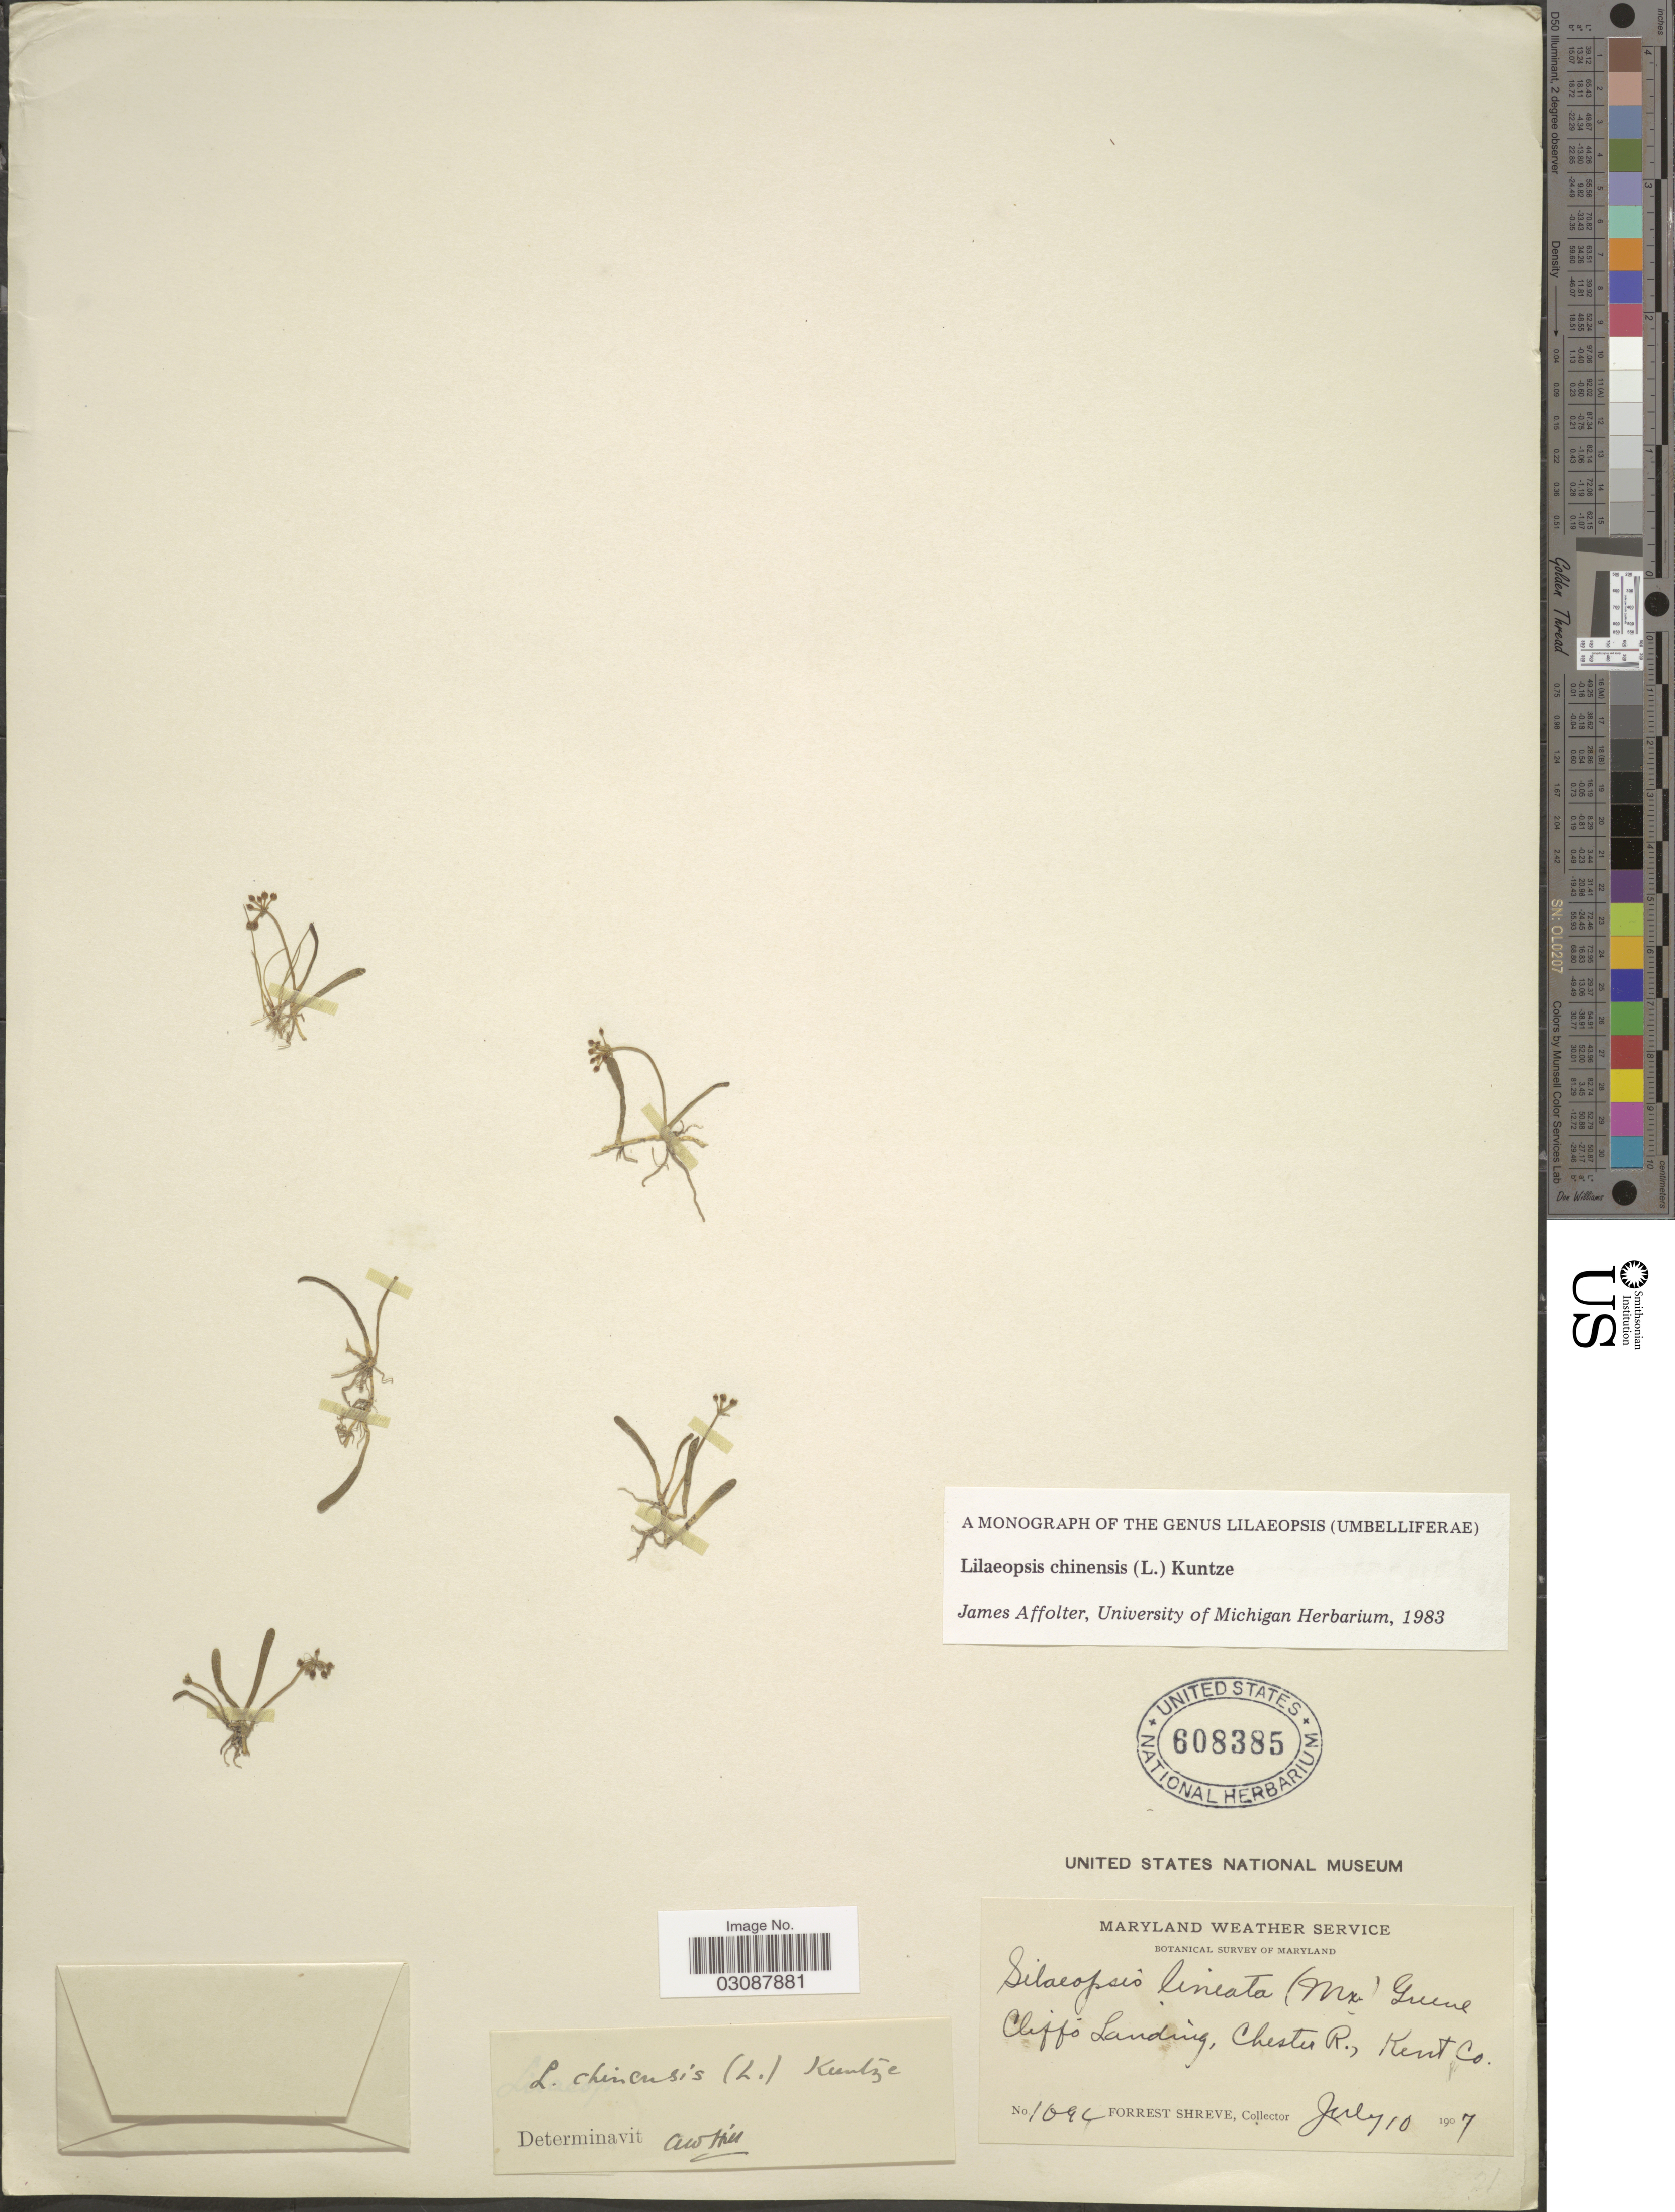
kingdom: Plantae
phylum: Tracheophyta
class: Magnoliopsida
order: Apiales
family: Apiaceae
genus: Lilaeopsis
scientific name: Lilaeopsis chinensis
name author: (L.) Kuntze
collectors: F. Shreve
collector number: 109c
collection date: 1907-07-10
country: United States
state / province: Maryland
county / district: Kent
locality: Cliff's Landing, Chester R., Kent Co.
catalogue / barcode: US 608385